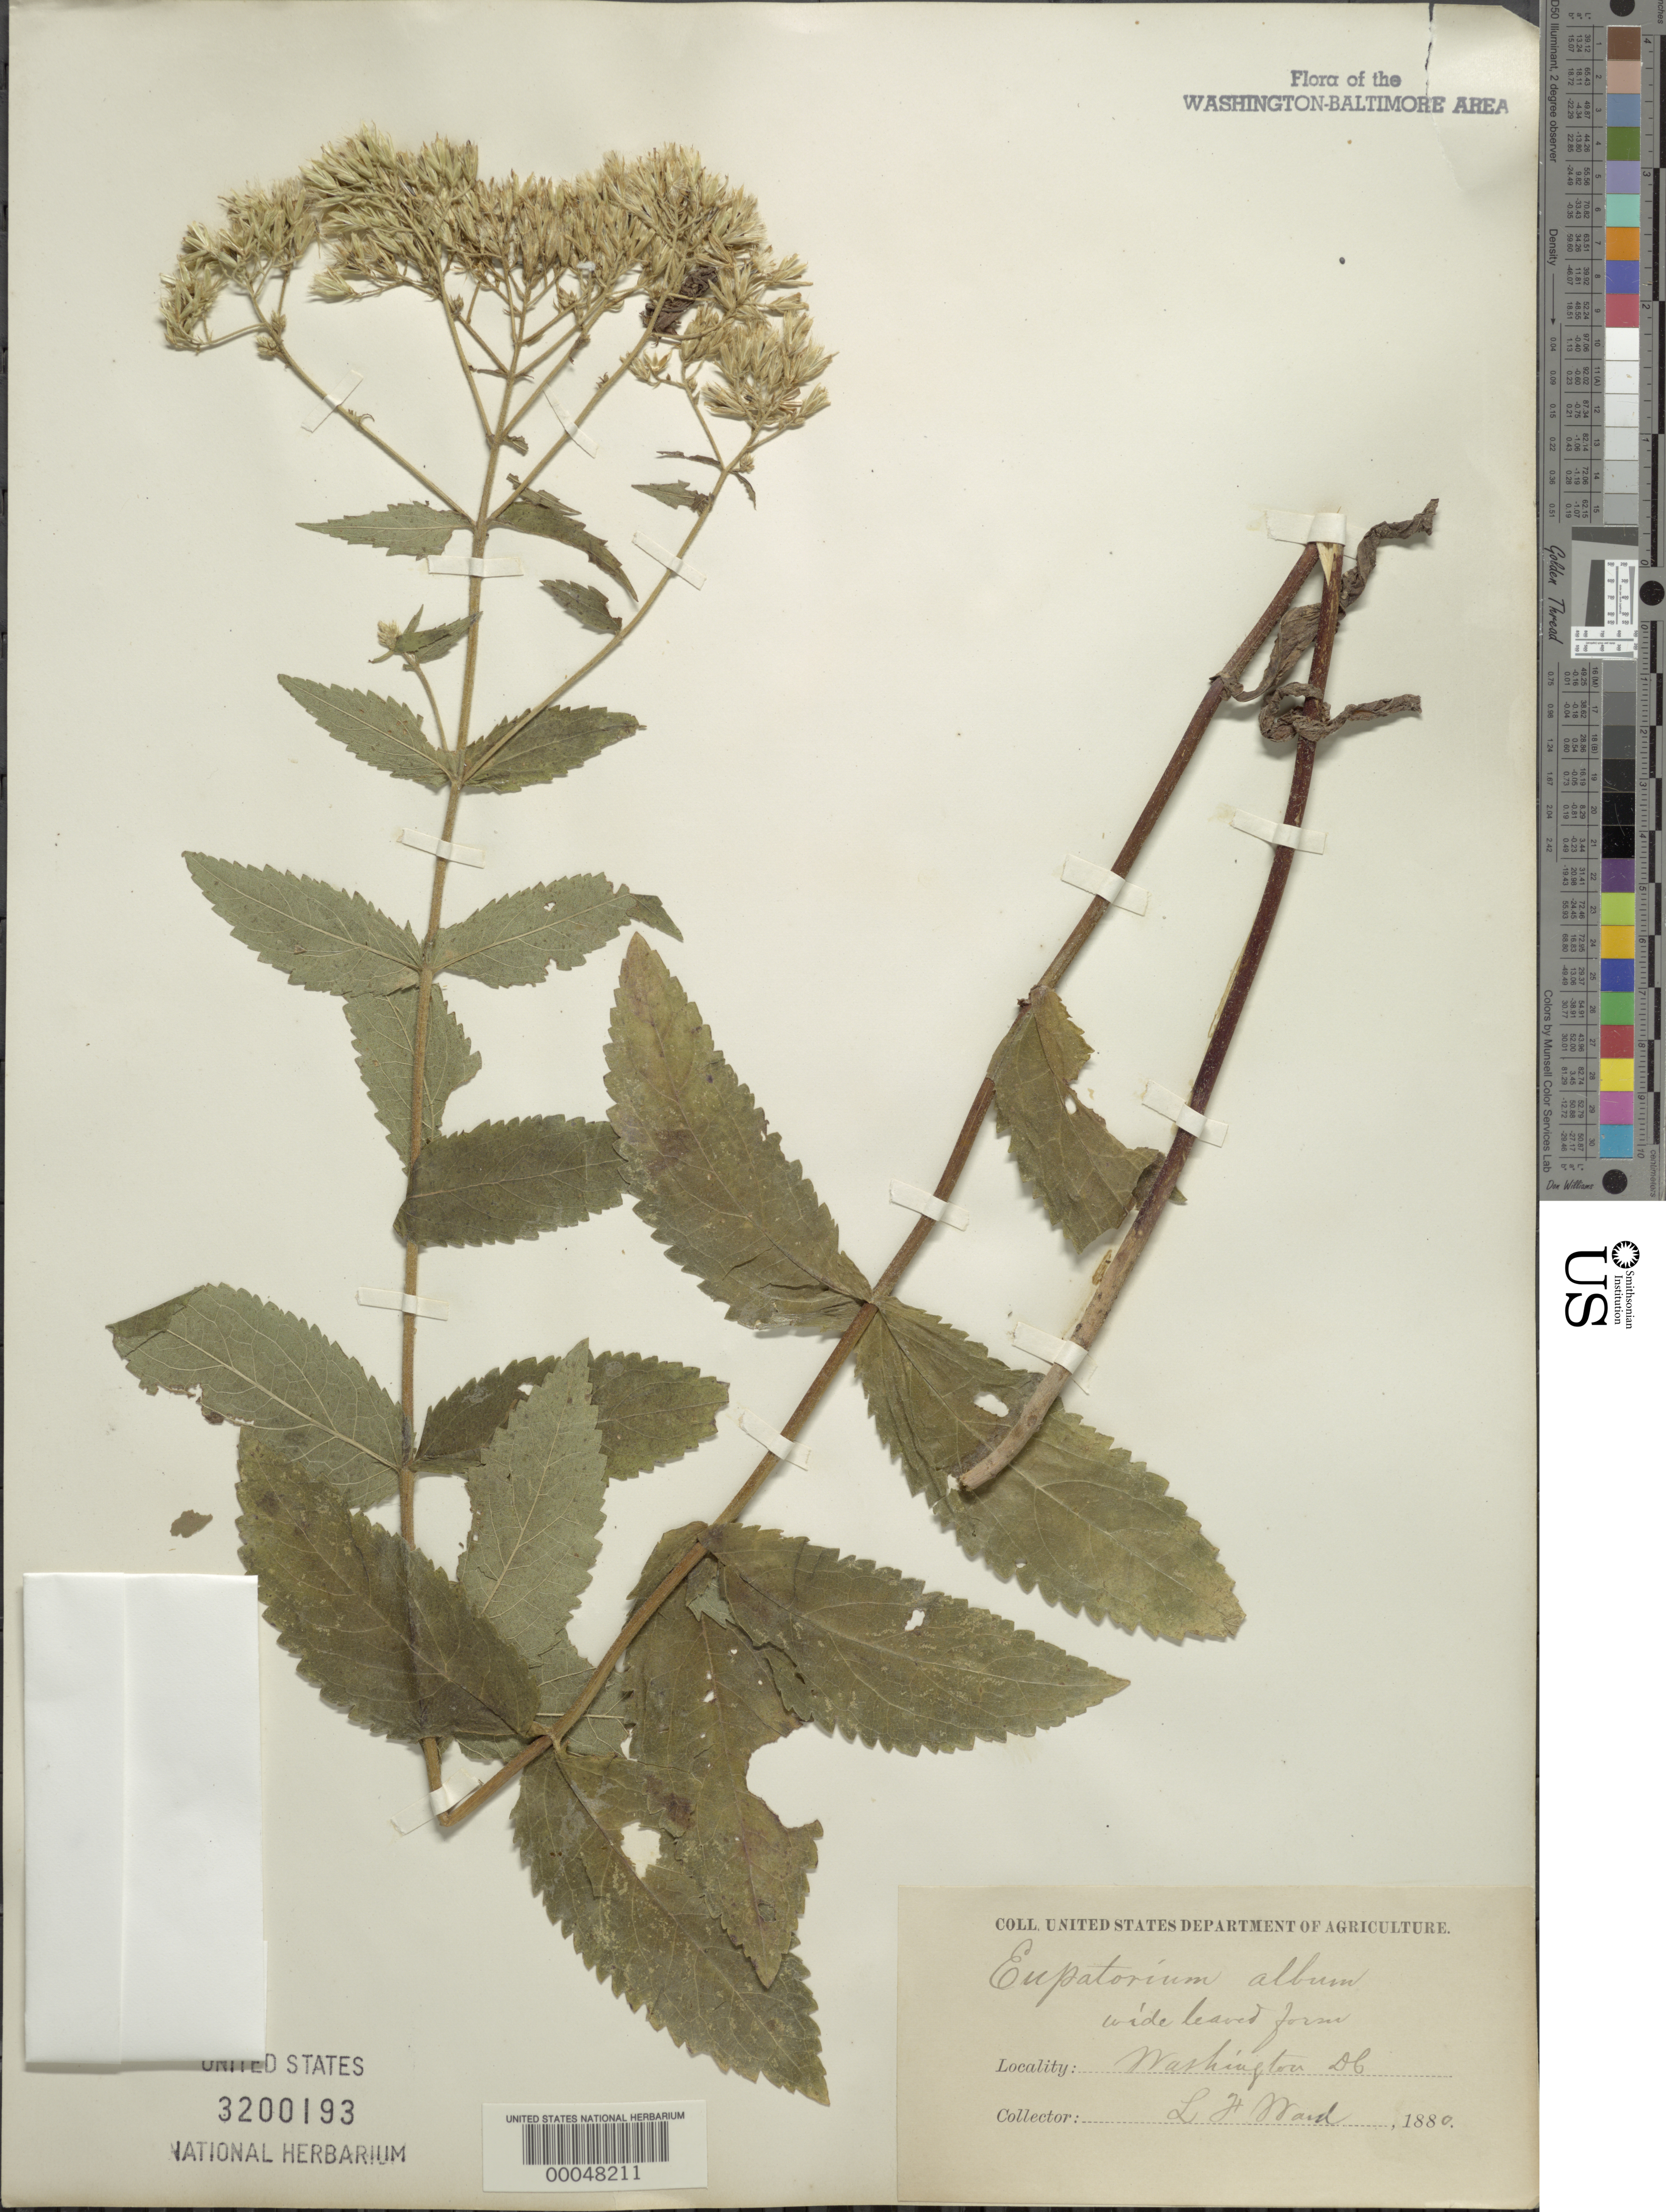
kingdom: Plantae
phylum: Tracheophyta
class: Magnoliopsida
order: Asterales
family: Asteraceae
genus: Eupatorium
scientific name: Eupatorium album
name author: L.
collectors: L. F. Ward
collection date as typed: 1880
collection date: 1880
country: United States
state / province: District of Columbia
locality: Washington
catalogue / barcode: US 3200193